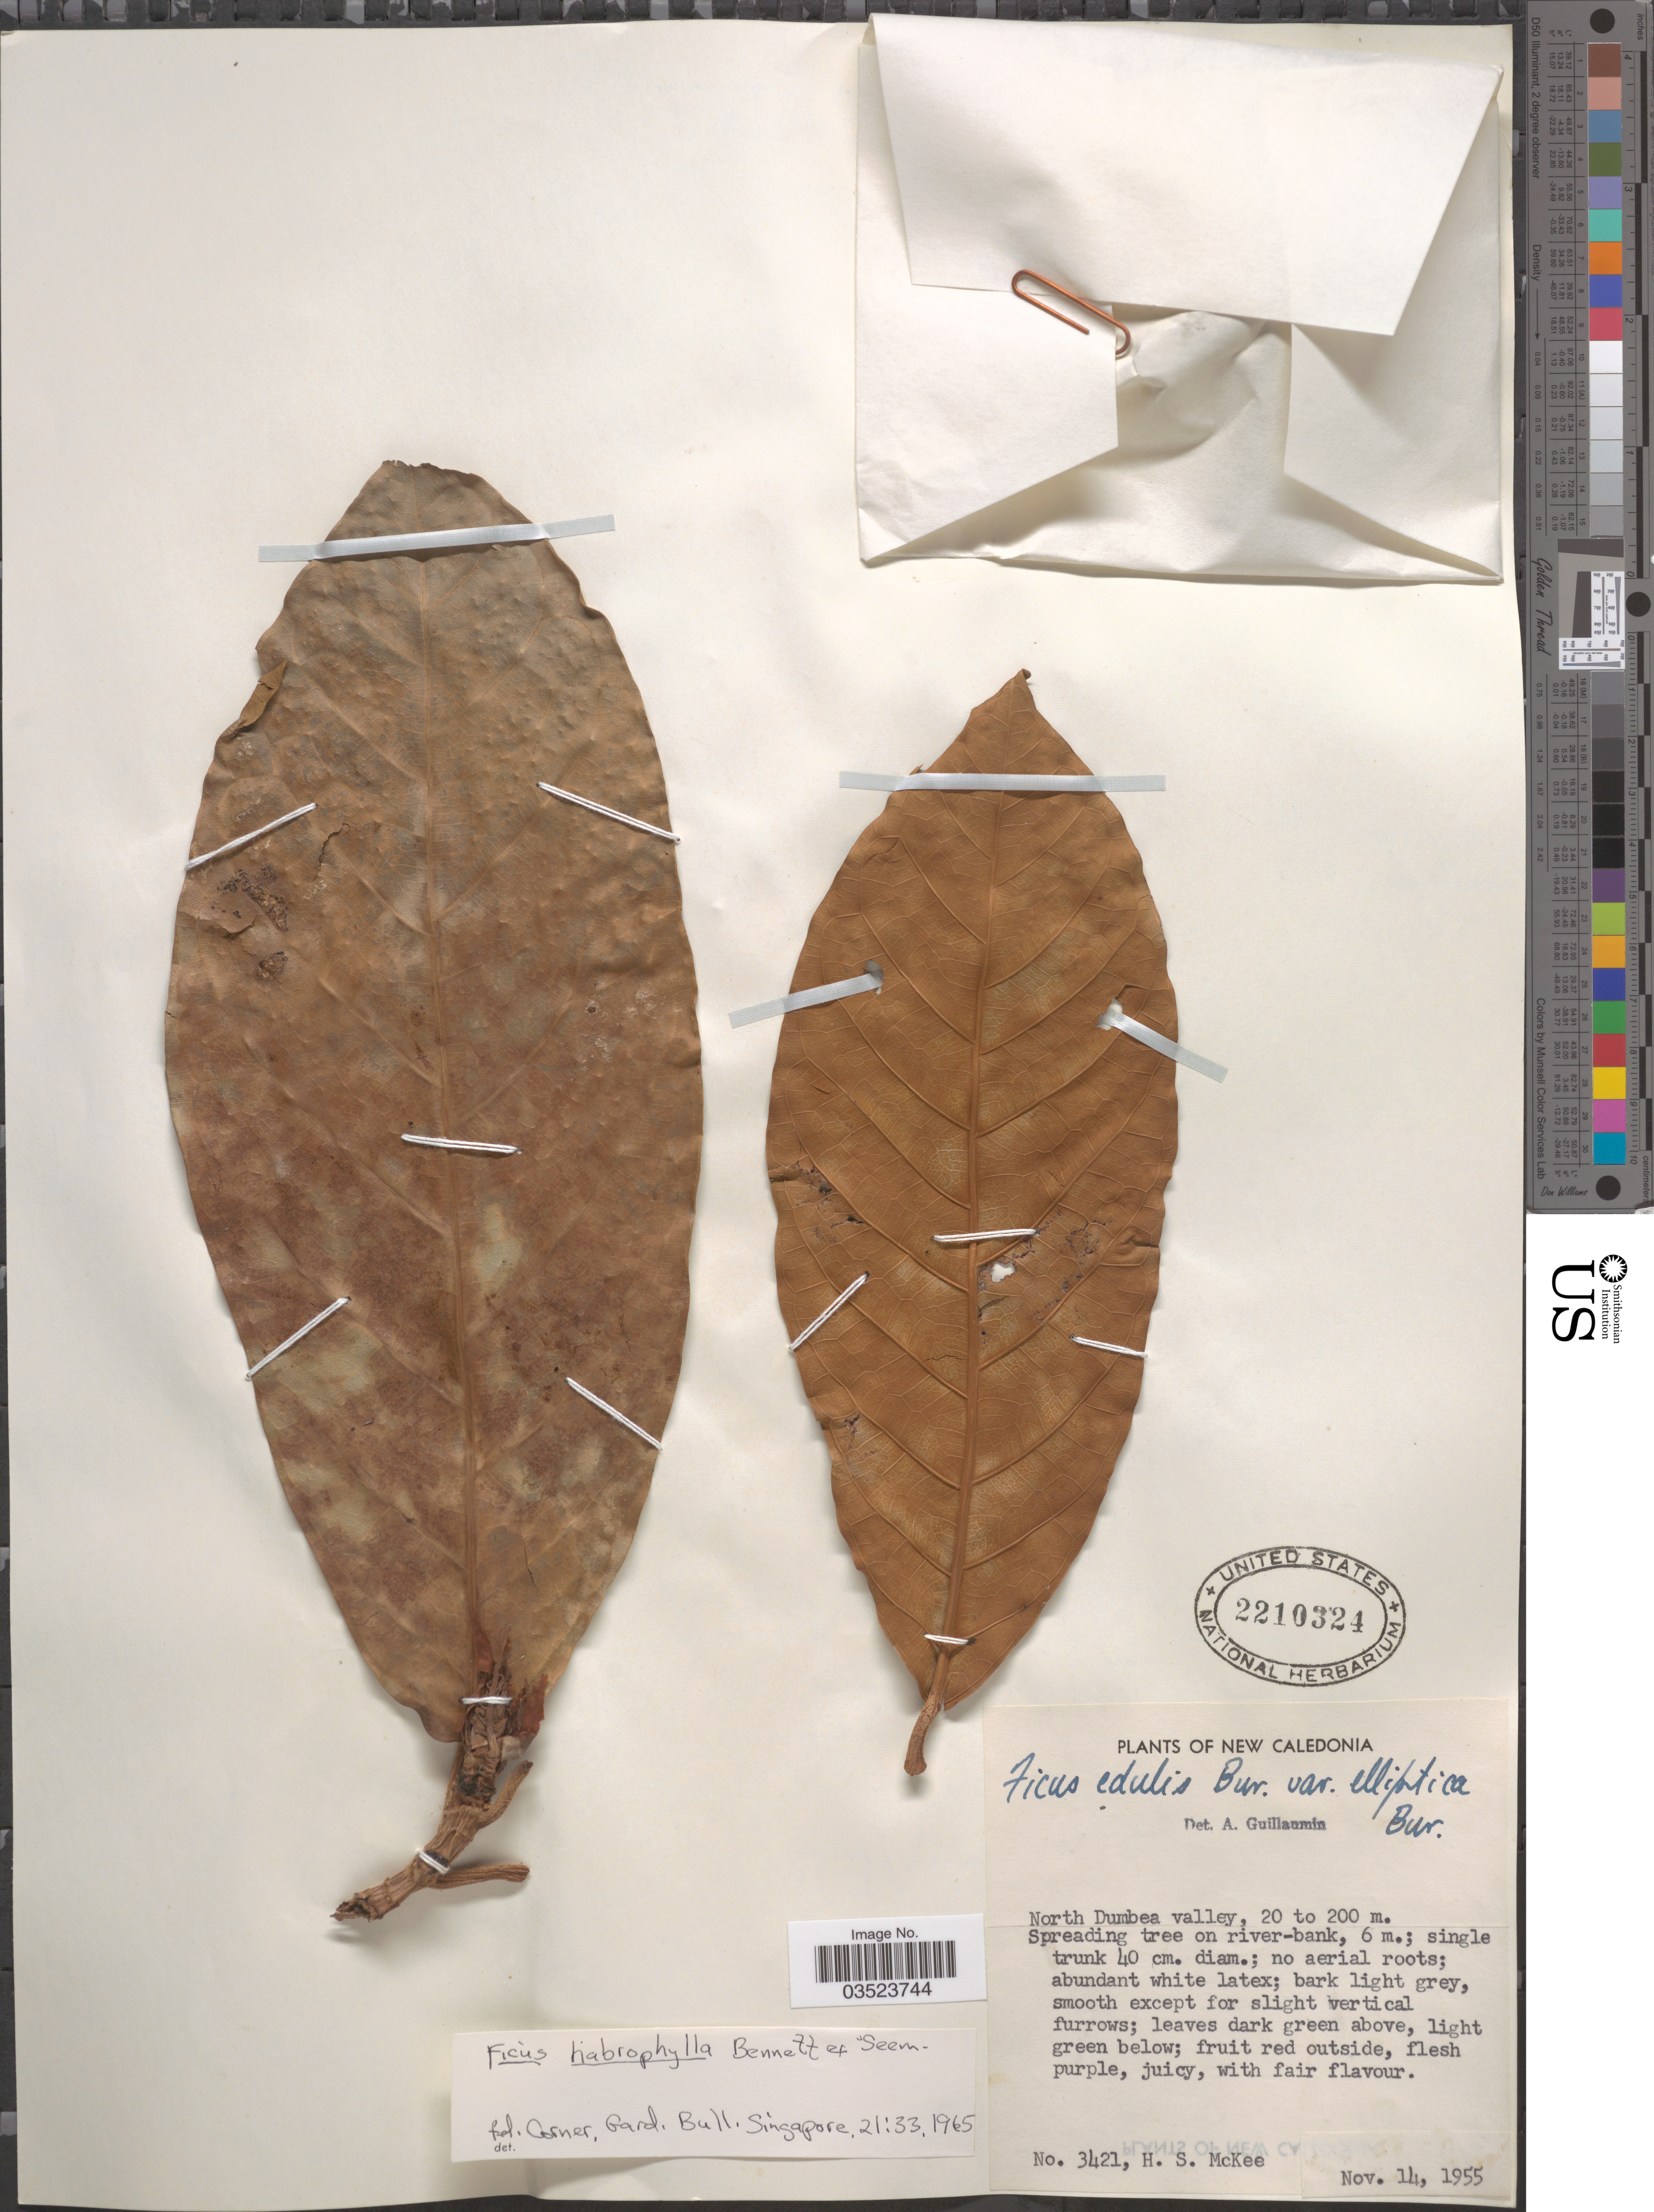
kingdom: Plantae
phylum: Tracheophyta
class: Magnoliopsida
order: Rosales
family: Moraceae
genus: Ficus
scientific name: Ficus habrophylla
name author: G. Benn. ex Seem.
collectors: H. S. McKee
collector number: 3421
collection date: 1955-11-14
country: New Caledonia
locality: North Dumbea Valley.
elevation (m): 20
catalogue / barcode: US 2210324